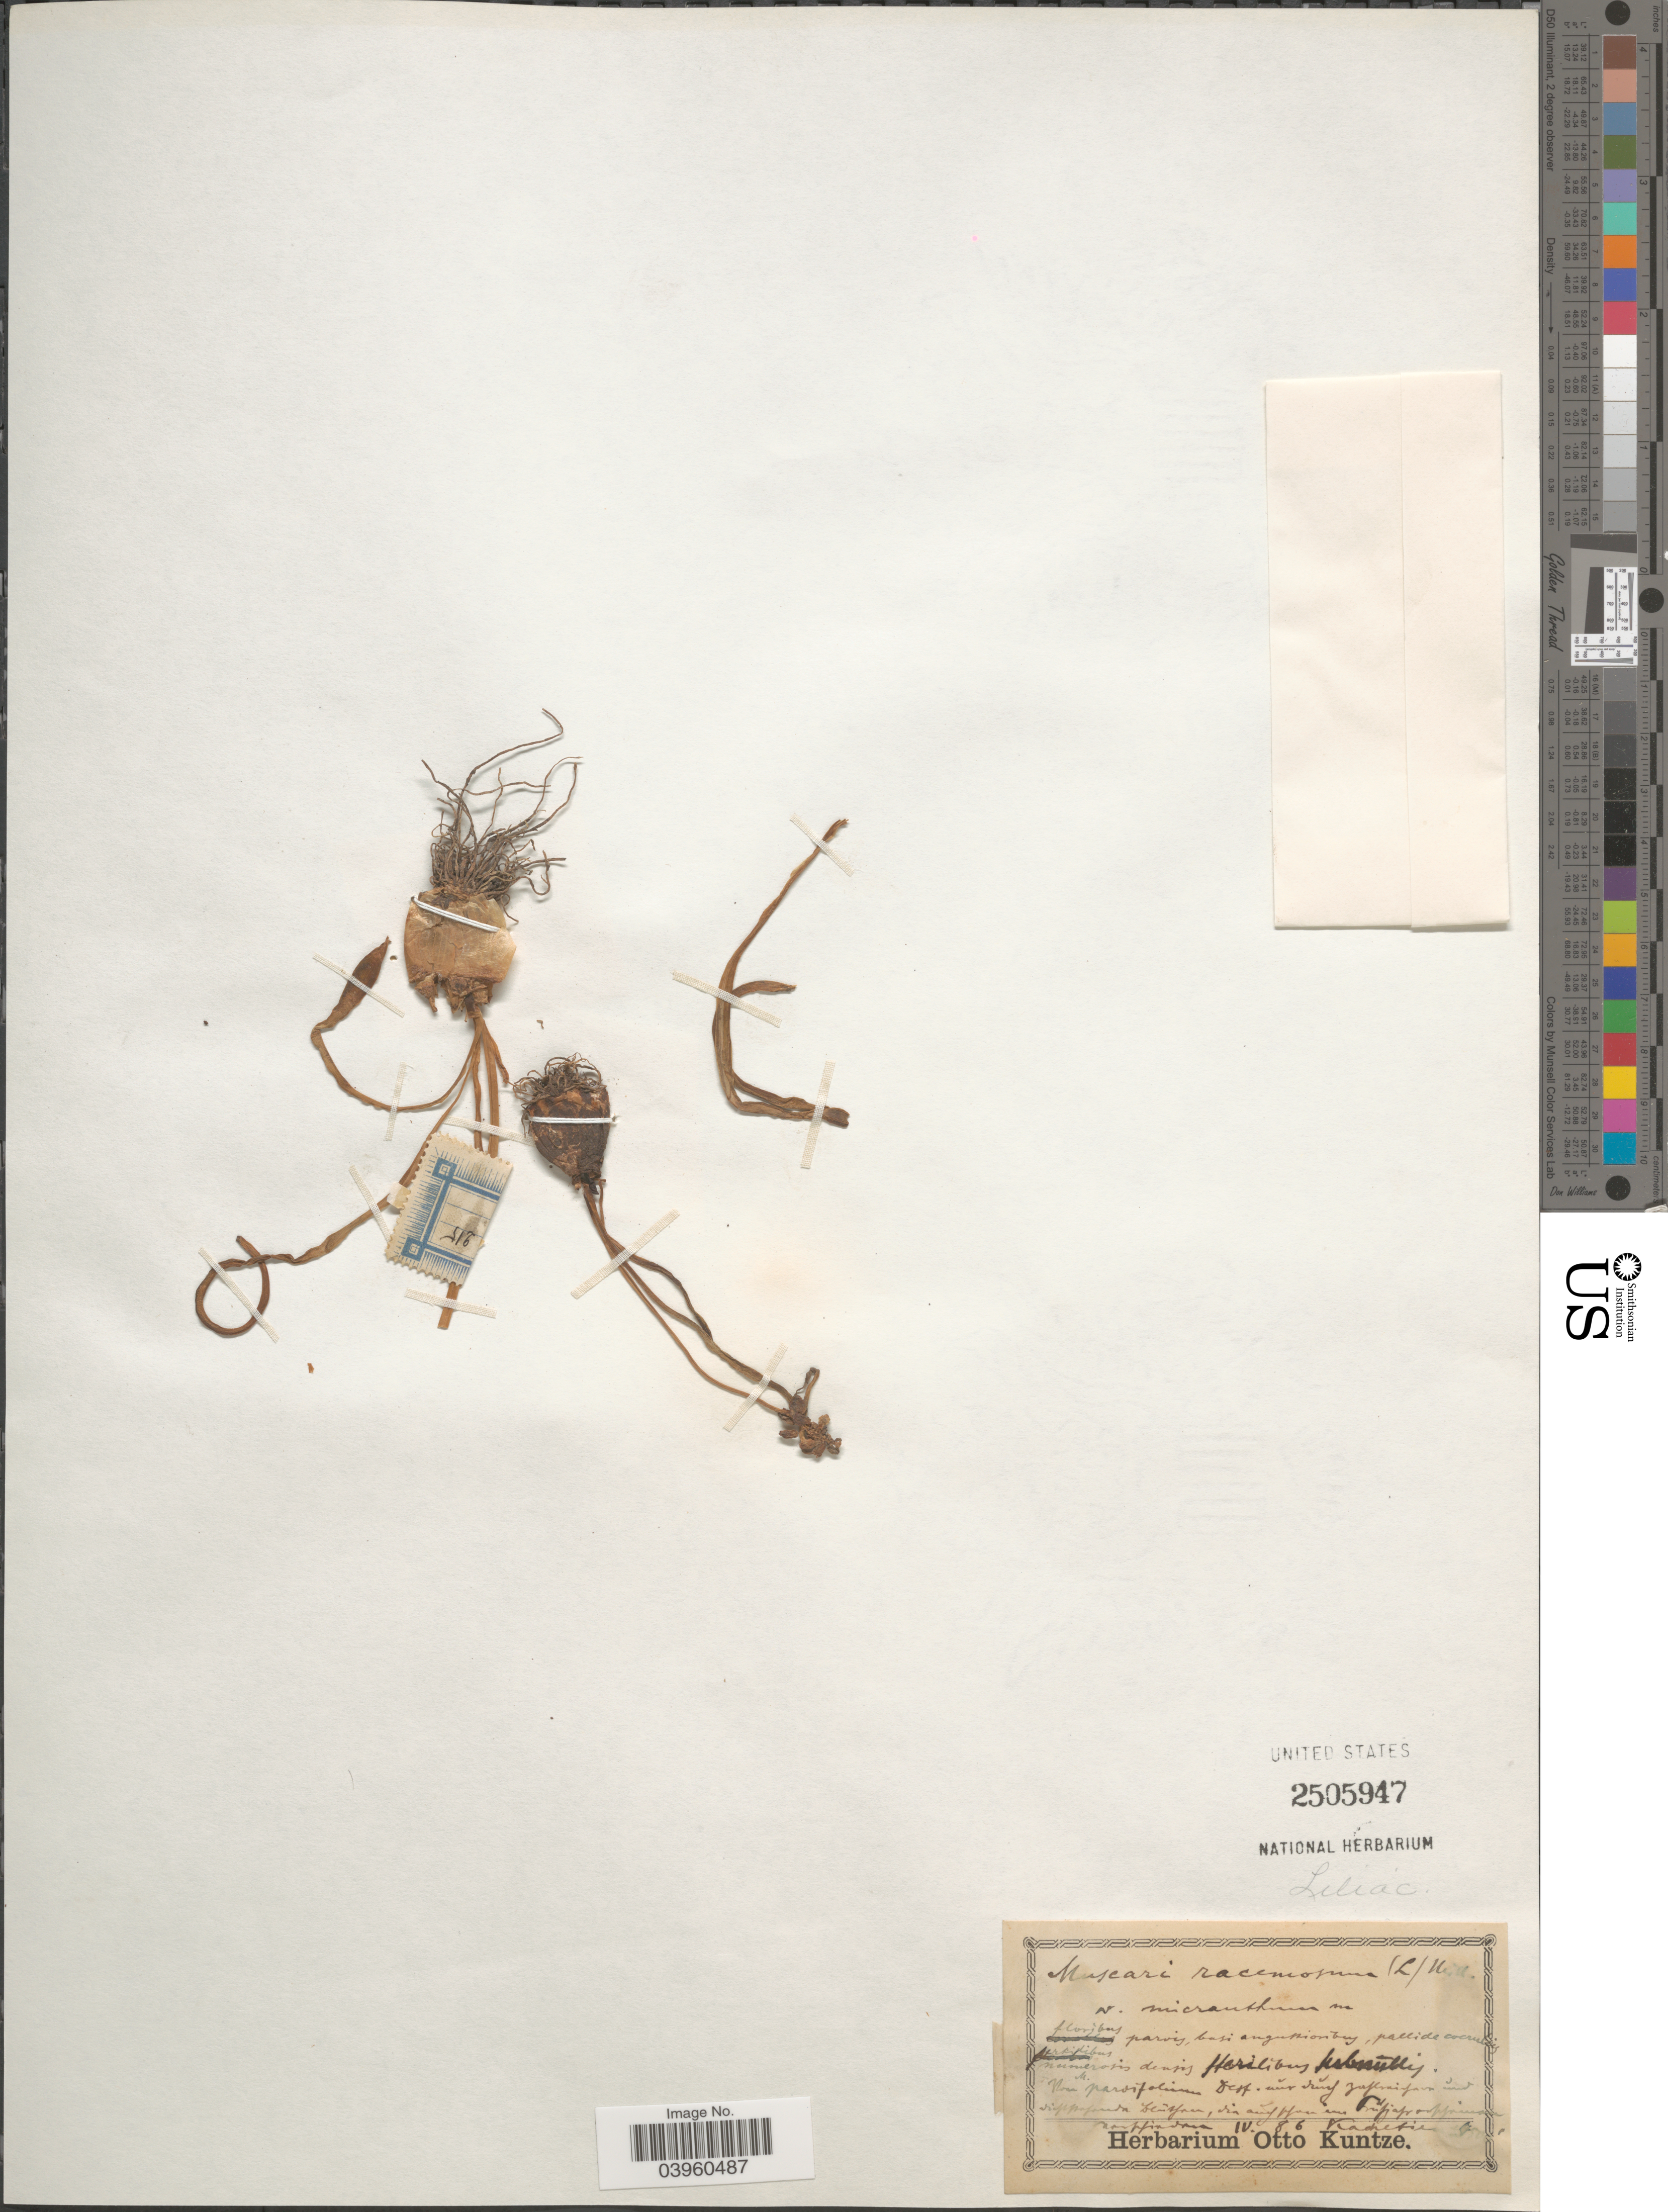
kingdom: Plantae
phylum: Tracheophyta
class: Liliopsida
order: Asparagales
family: Asparagaceae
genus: Muscari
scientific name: Muscari racemosum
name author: (L.) Mill.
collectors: ex herb. Otto Kuntze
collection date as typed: Transcribed d/m/y: /4/86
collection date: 1886-04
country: Georgia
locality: [illegible text]. Kachetien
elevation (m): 762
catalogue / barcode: US 2505947